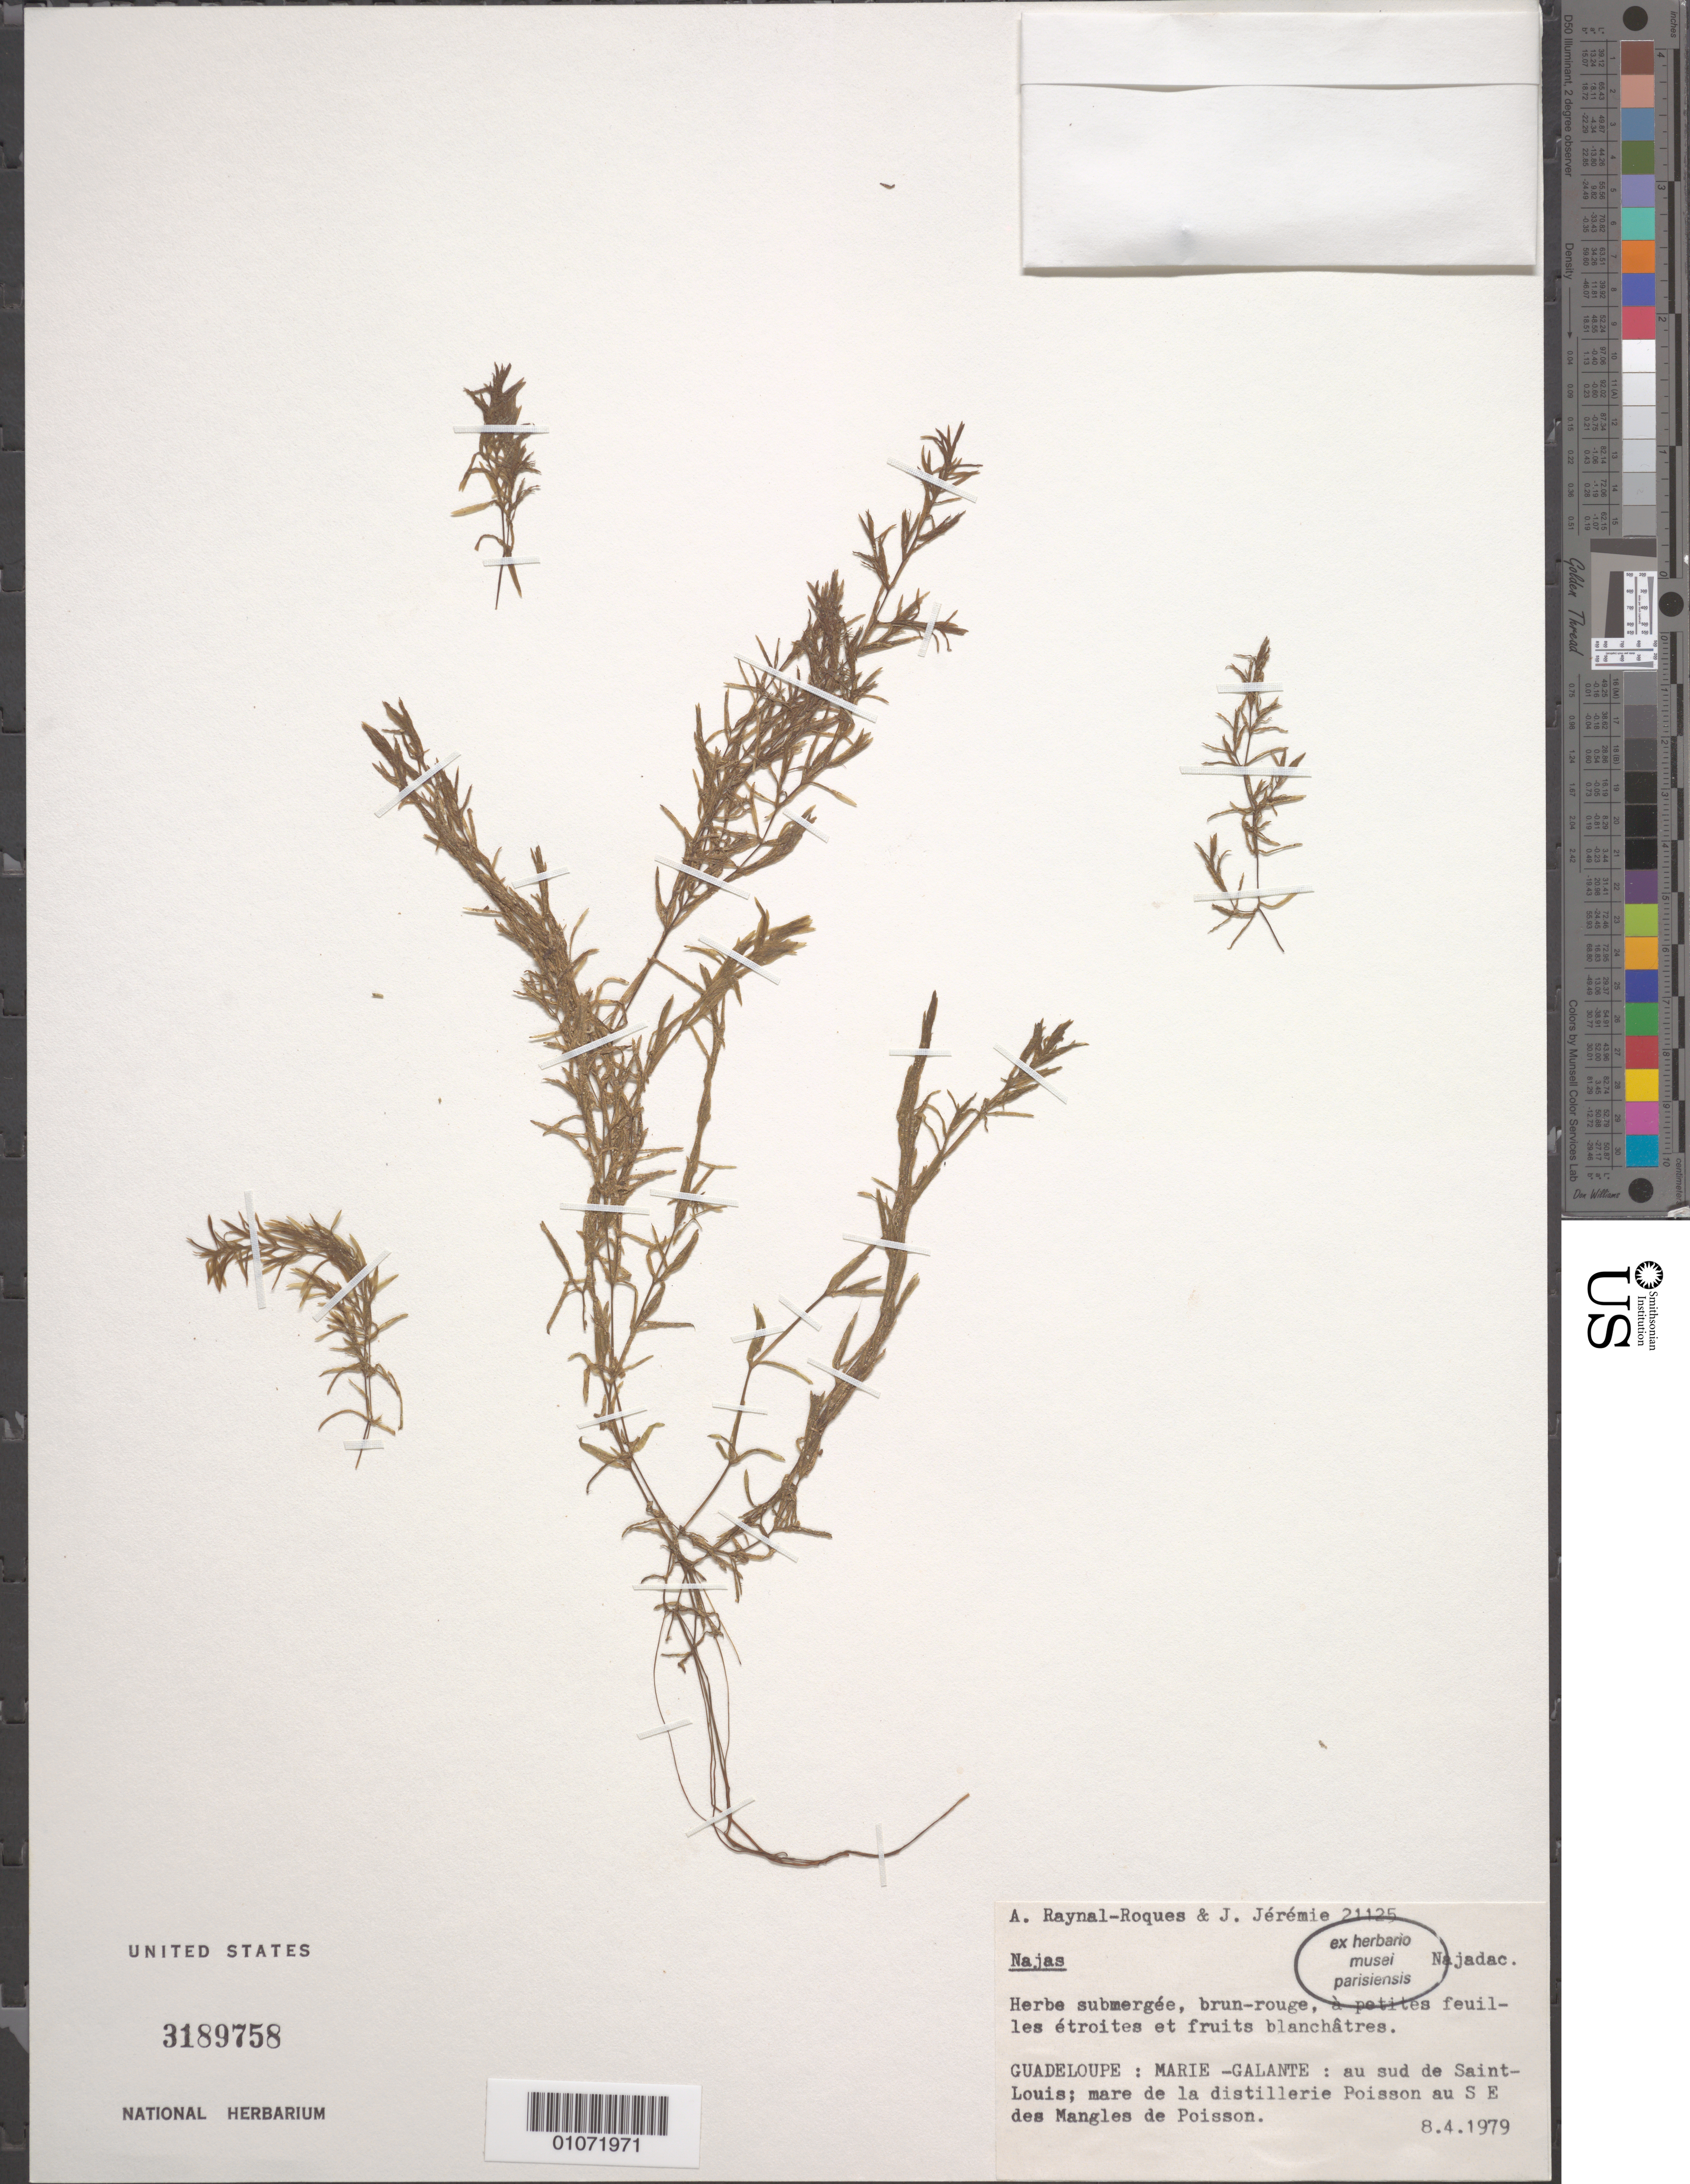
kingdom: Plantae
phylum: Tracheophyta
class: Liliopsida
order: Alismatales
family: Hydrocharitaceae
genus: Najas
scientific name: Najas sp.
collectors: A. M. Raynal & J. Jérémie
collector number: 21125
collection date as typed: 08 Apr 1979 or 04 Aug 1979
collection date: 1979-04-08 or 1979-08-04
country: Guadeloupe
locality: Terbe submergee, bruc-rouge, A petites feuilles etroitos et fruits blachatres. Marie Galante: su sud de Saint-Louis; mare de la distillerie Poisson su S N des Mangles du Poieson.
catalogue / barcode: US 3189758